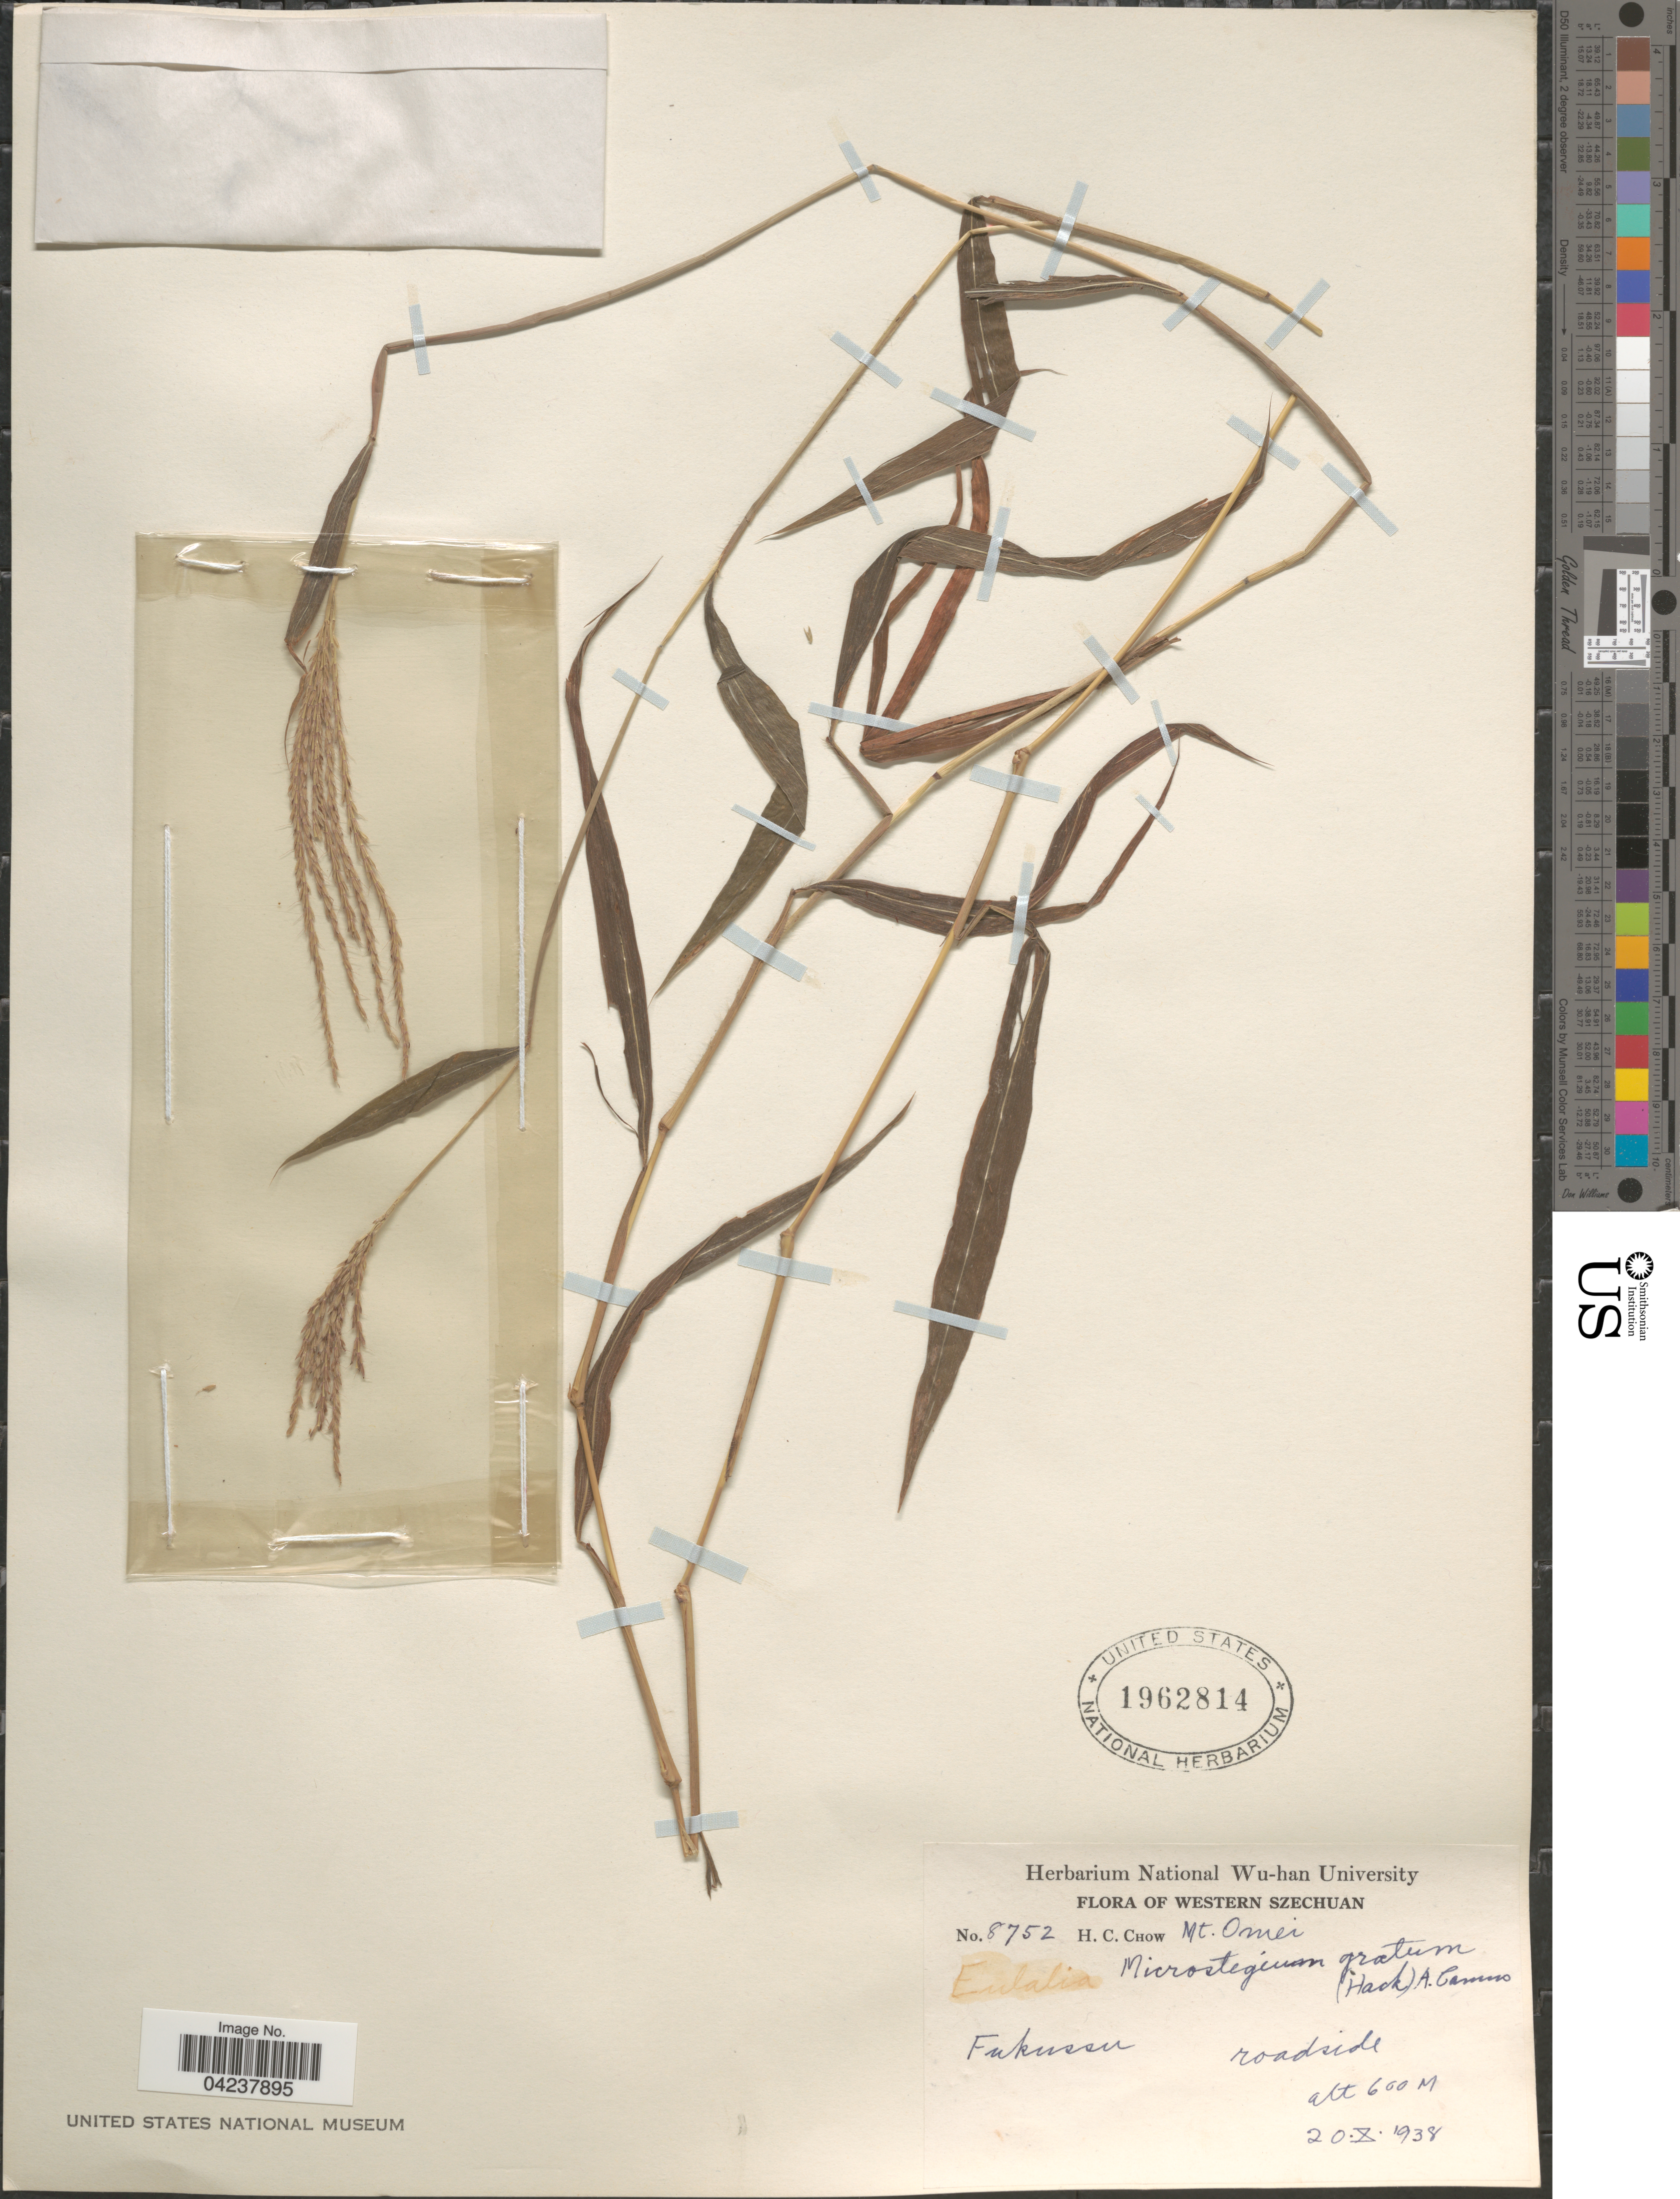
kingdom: Plantae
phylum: Tracheophyta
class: Liliopsida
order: Poales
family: Poaceae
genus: Microstegium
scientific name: Microstegium fasciculatum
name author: (L.) Henr.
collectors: H. Chow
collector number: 8752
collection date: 1938-10-20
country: China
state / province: Sichuan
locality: Western Szechuan. Mt. Omei. Fukussu.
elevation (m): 600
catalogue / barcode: US 1962814